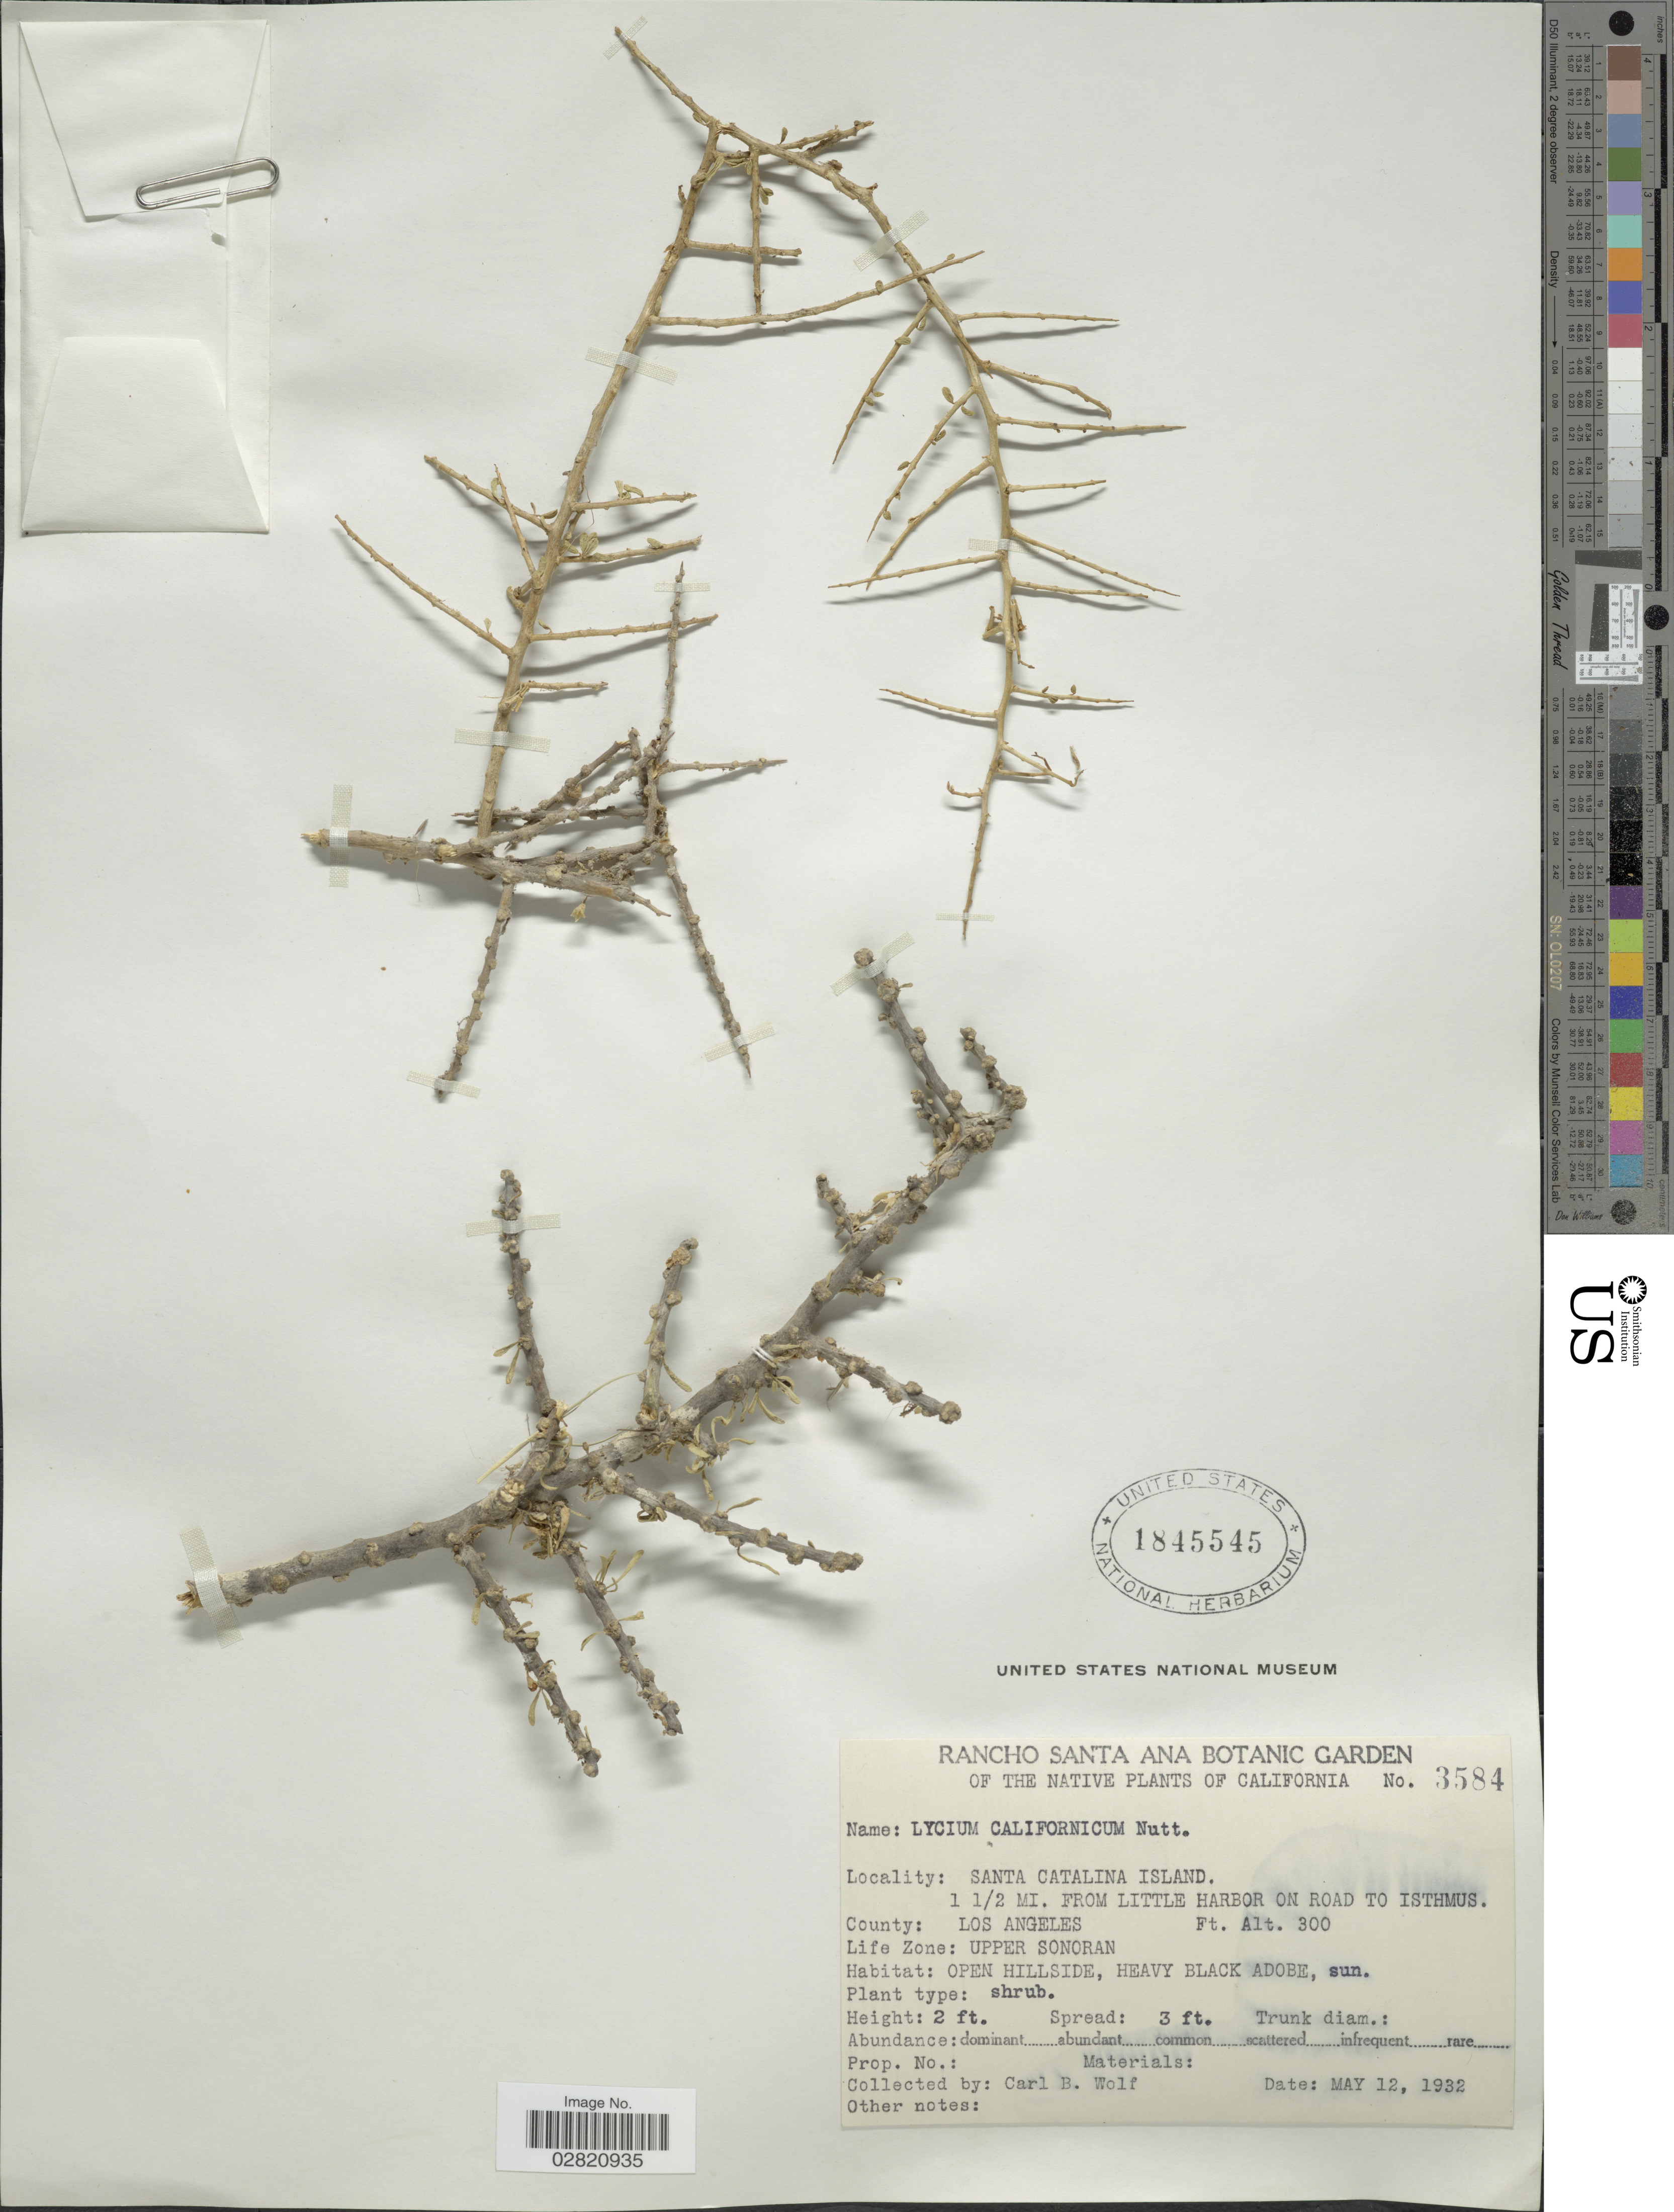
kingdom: Plantae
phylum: Tracheophyta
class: Magnoliopsida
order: Solanales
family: Solanaceae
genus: Lycium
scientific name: Lycium californicum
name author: Nutt. ex A. Gray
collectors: C. B. Wolf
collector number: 3584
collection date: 1932-05-12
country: United States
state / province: California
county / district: Los Angeles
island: Santa Catalina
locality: Santa Catalina Island, 1½ mi. from Little Harbor on road to Isthmus, County: Los Angeles.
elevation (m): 91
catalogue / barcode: US 1845545